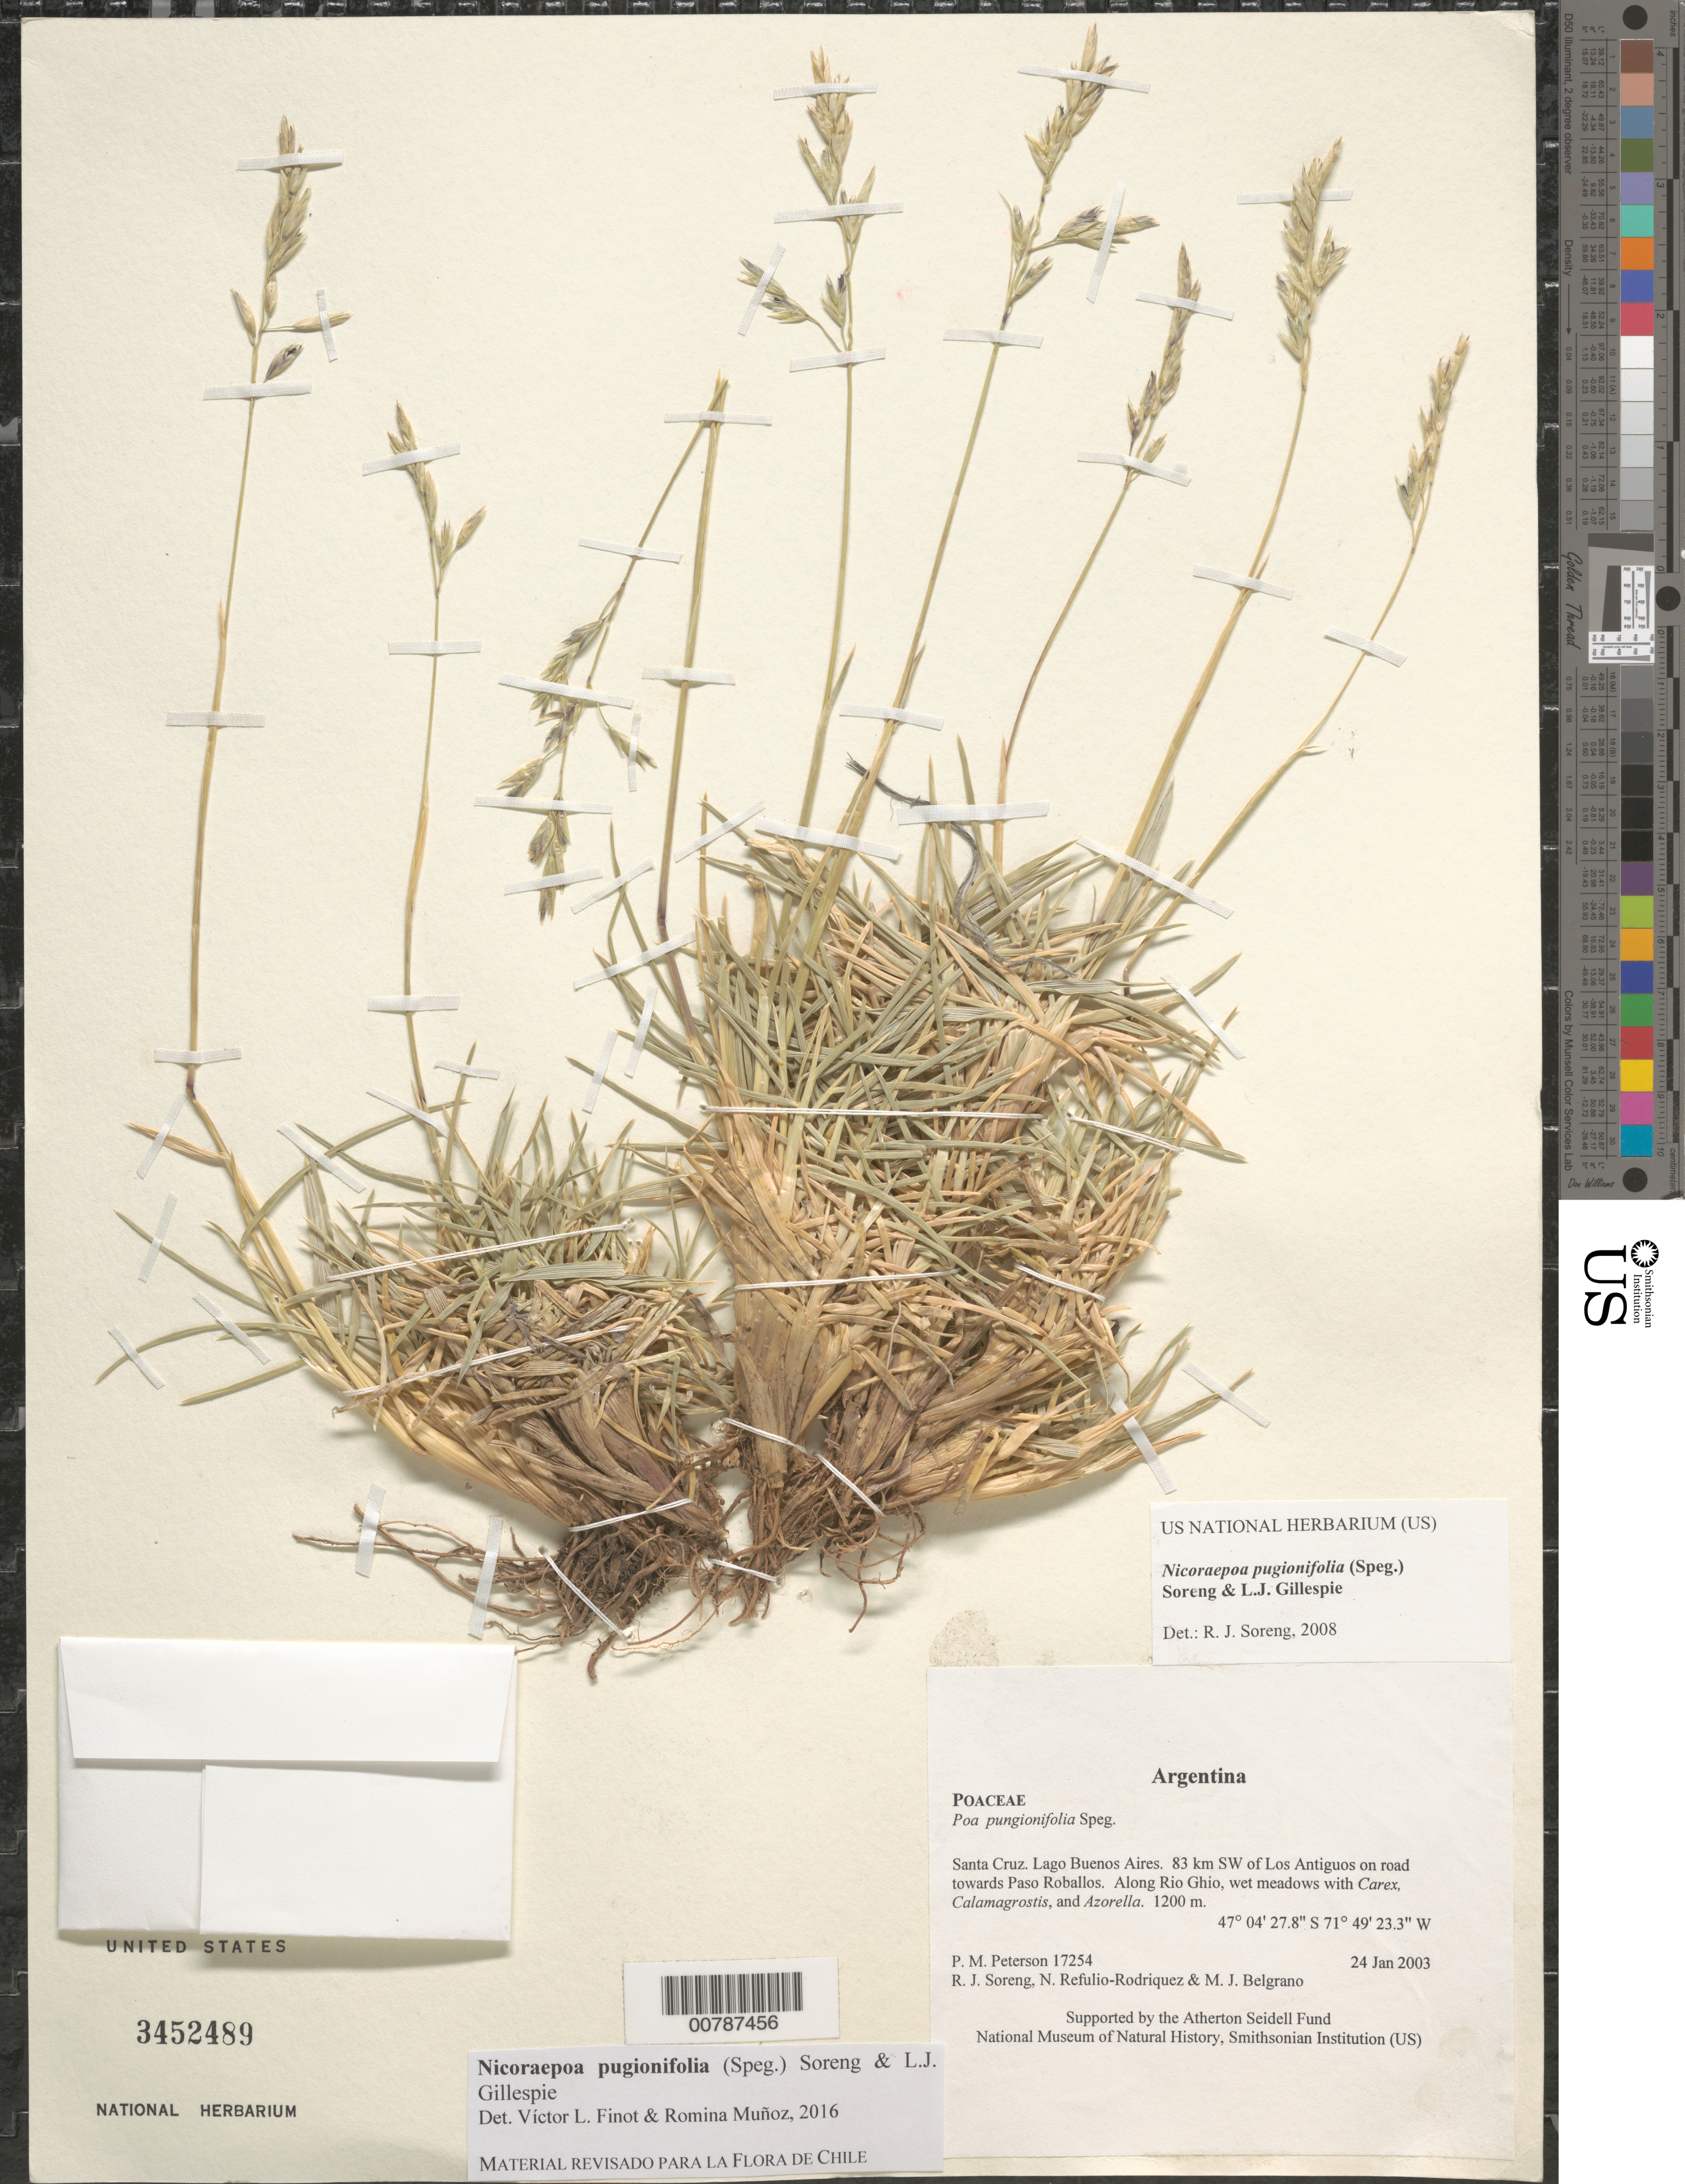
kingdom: Plantae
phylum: Tracheophyta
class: Liliopsida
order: Poales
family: Poaceae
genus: Nicoraepoa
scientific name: Nicoraepoa pugionifolia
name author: (Speg.) Soreng & L.J. Gillespie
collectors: P. M. Peterson, R. J. Soreng, N. Refulio-Rodríguez & M. Belgrano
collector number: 17254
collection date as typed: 24 Jan 2003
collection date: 2003-01-24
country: Argentina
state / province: Santa Cruz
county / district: Lago Buenos Aires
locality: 83 km SW of Los Antiguos on road towards Paso Roballos. Along Rio Ghio, wet meadows with Carex, Calamagrostis, and Azorella.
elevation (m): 1200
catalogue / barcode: US 3452489